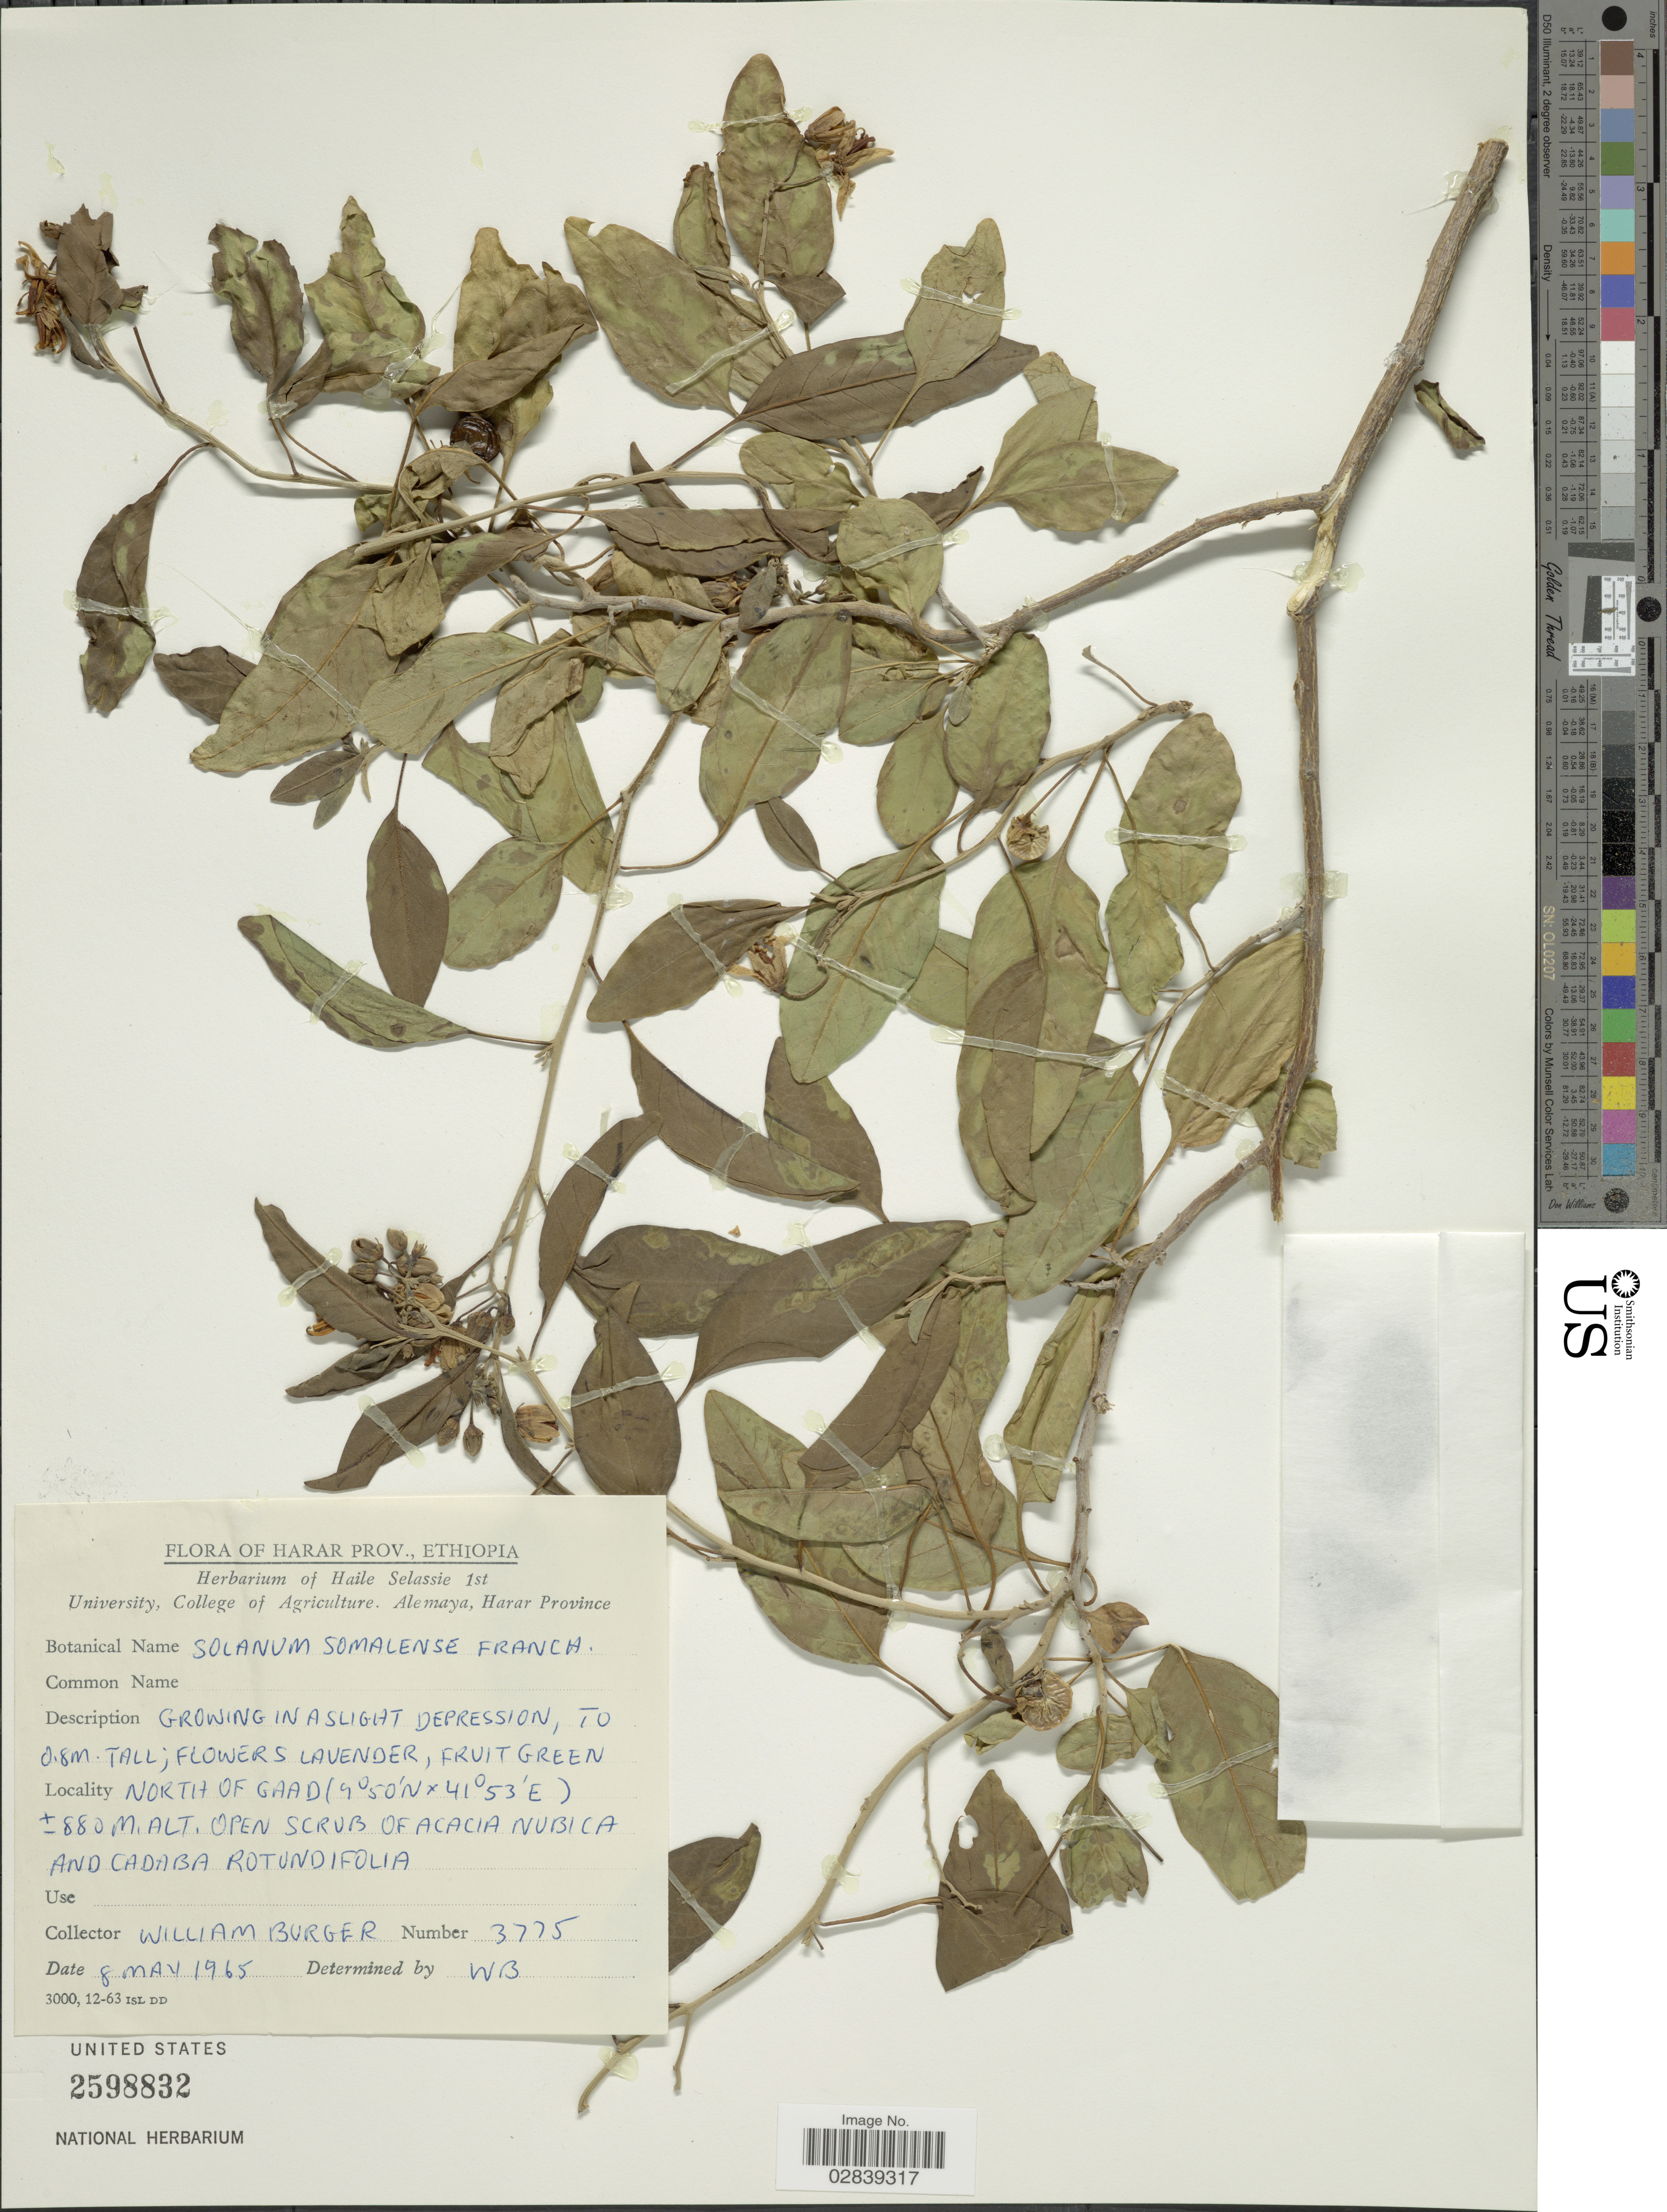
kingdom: Plantae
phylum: Tracheophyta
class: Magnoliopsida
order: Solanales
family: Solanaceae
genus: Solanum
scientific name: Solanum somalense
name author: Franch.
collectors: W. Burger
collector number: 3775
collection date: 1965-05-08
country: Ethiopia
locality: Harar Prov., North of Gaad.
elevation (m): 880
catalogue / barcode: US 2598832